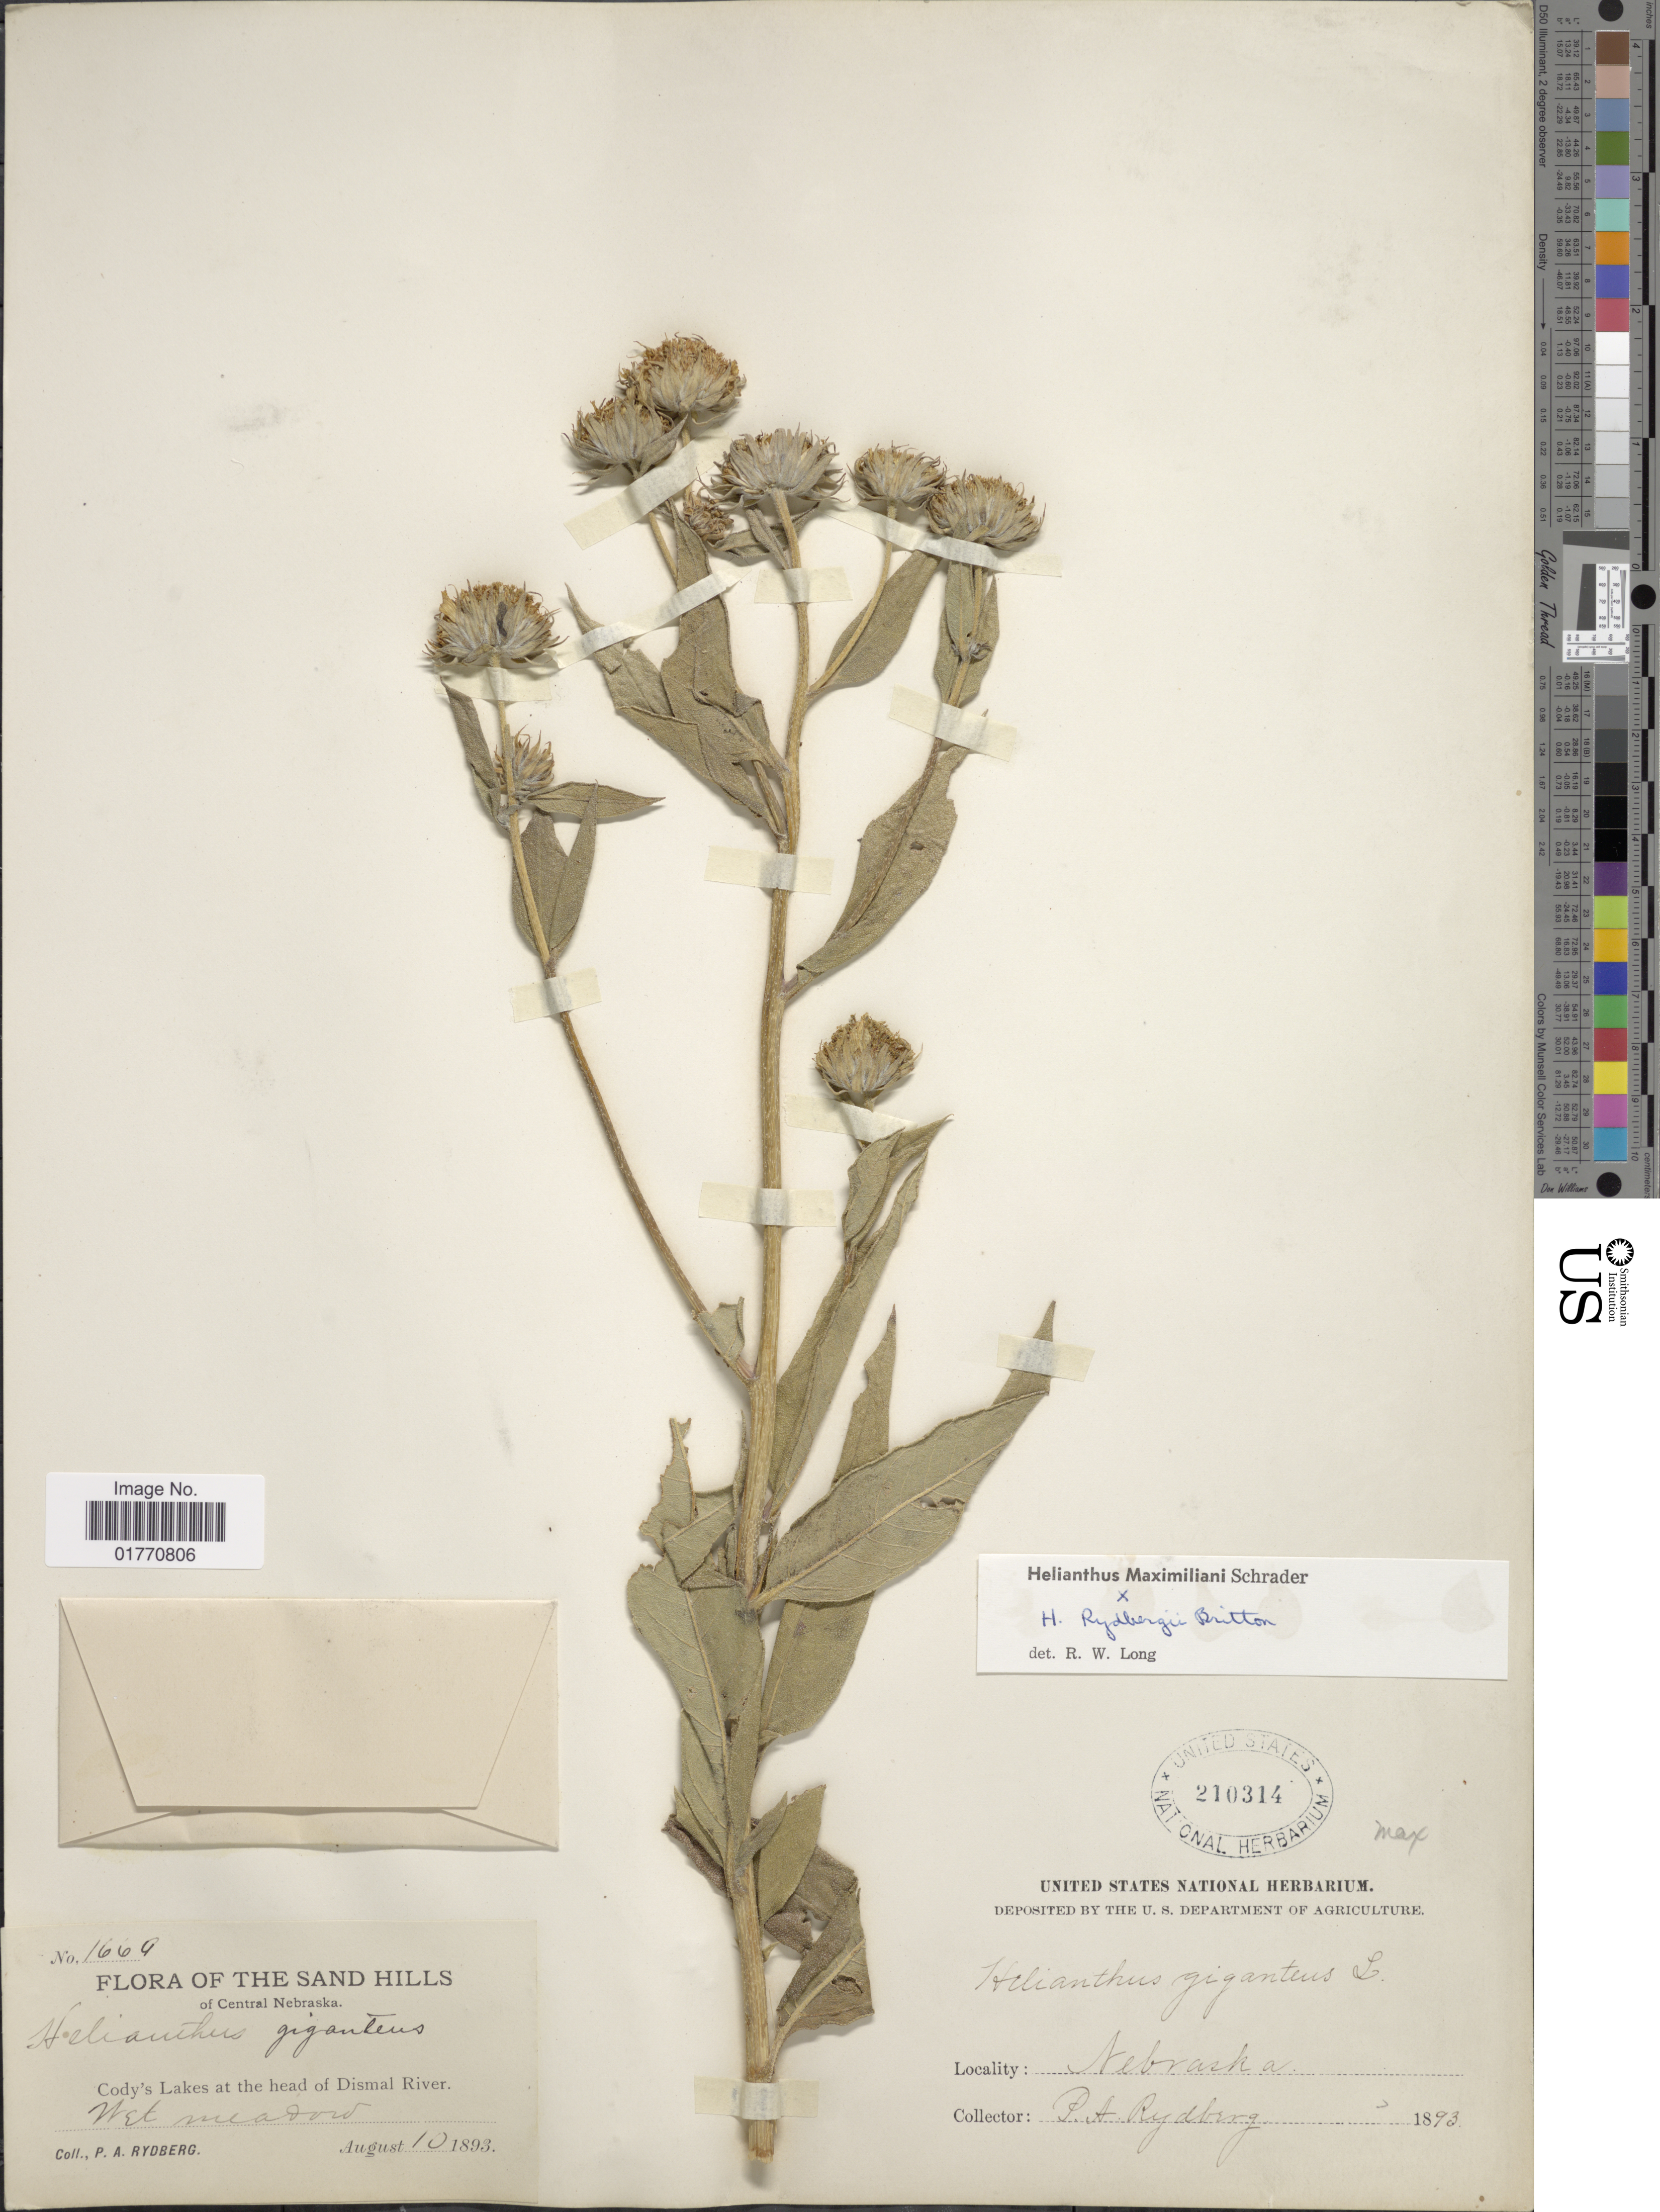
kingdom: Plantae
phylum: Tracheophyta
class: Magnoliopsida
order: Asterales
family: Asteraceae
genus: Helianthus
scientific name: Helianthus maximiliani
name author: Schrad.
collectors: P. A. Rydberg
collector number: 1664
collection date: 1893-08-10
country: United States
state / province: Nebraska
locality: The Sand Hills of Central Nebraska, Cody's Lake at the head of Dismal River, wet meadow.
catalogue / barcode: US 210314